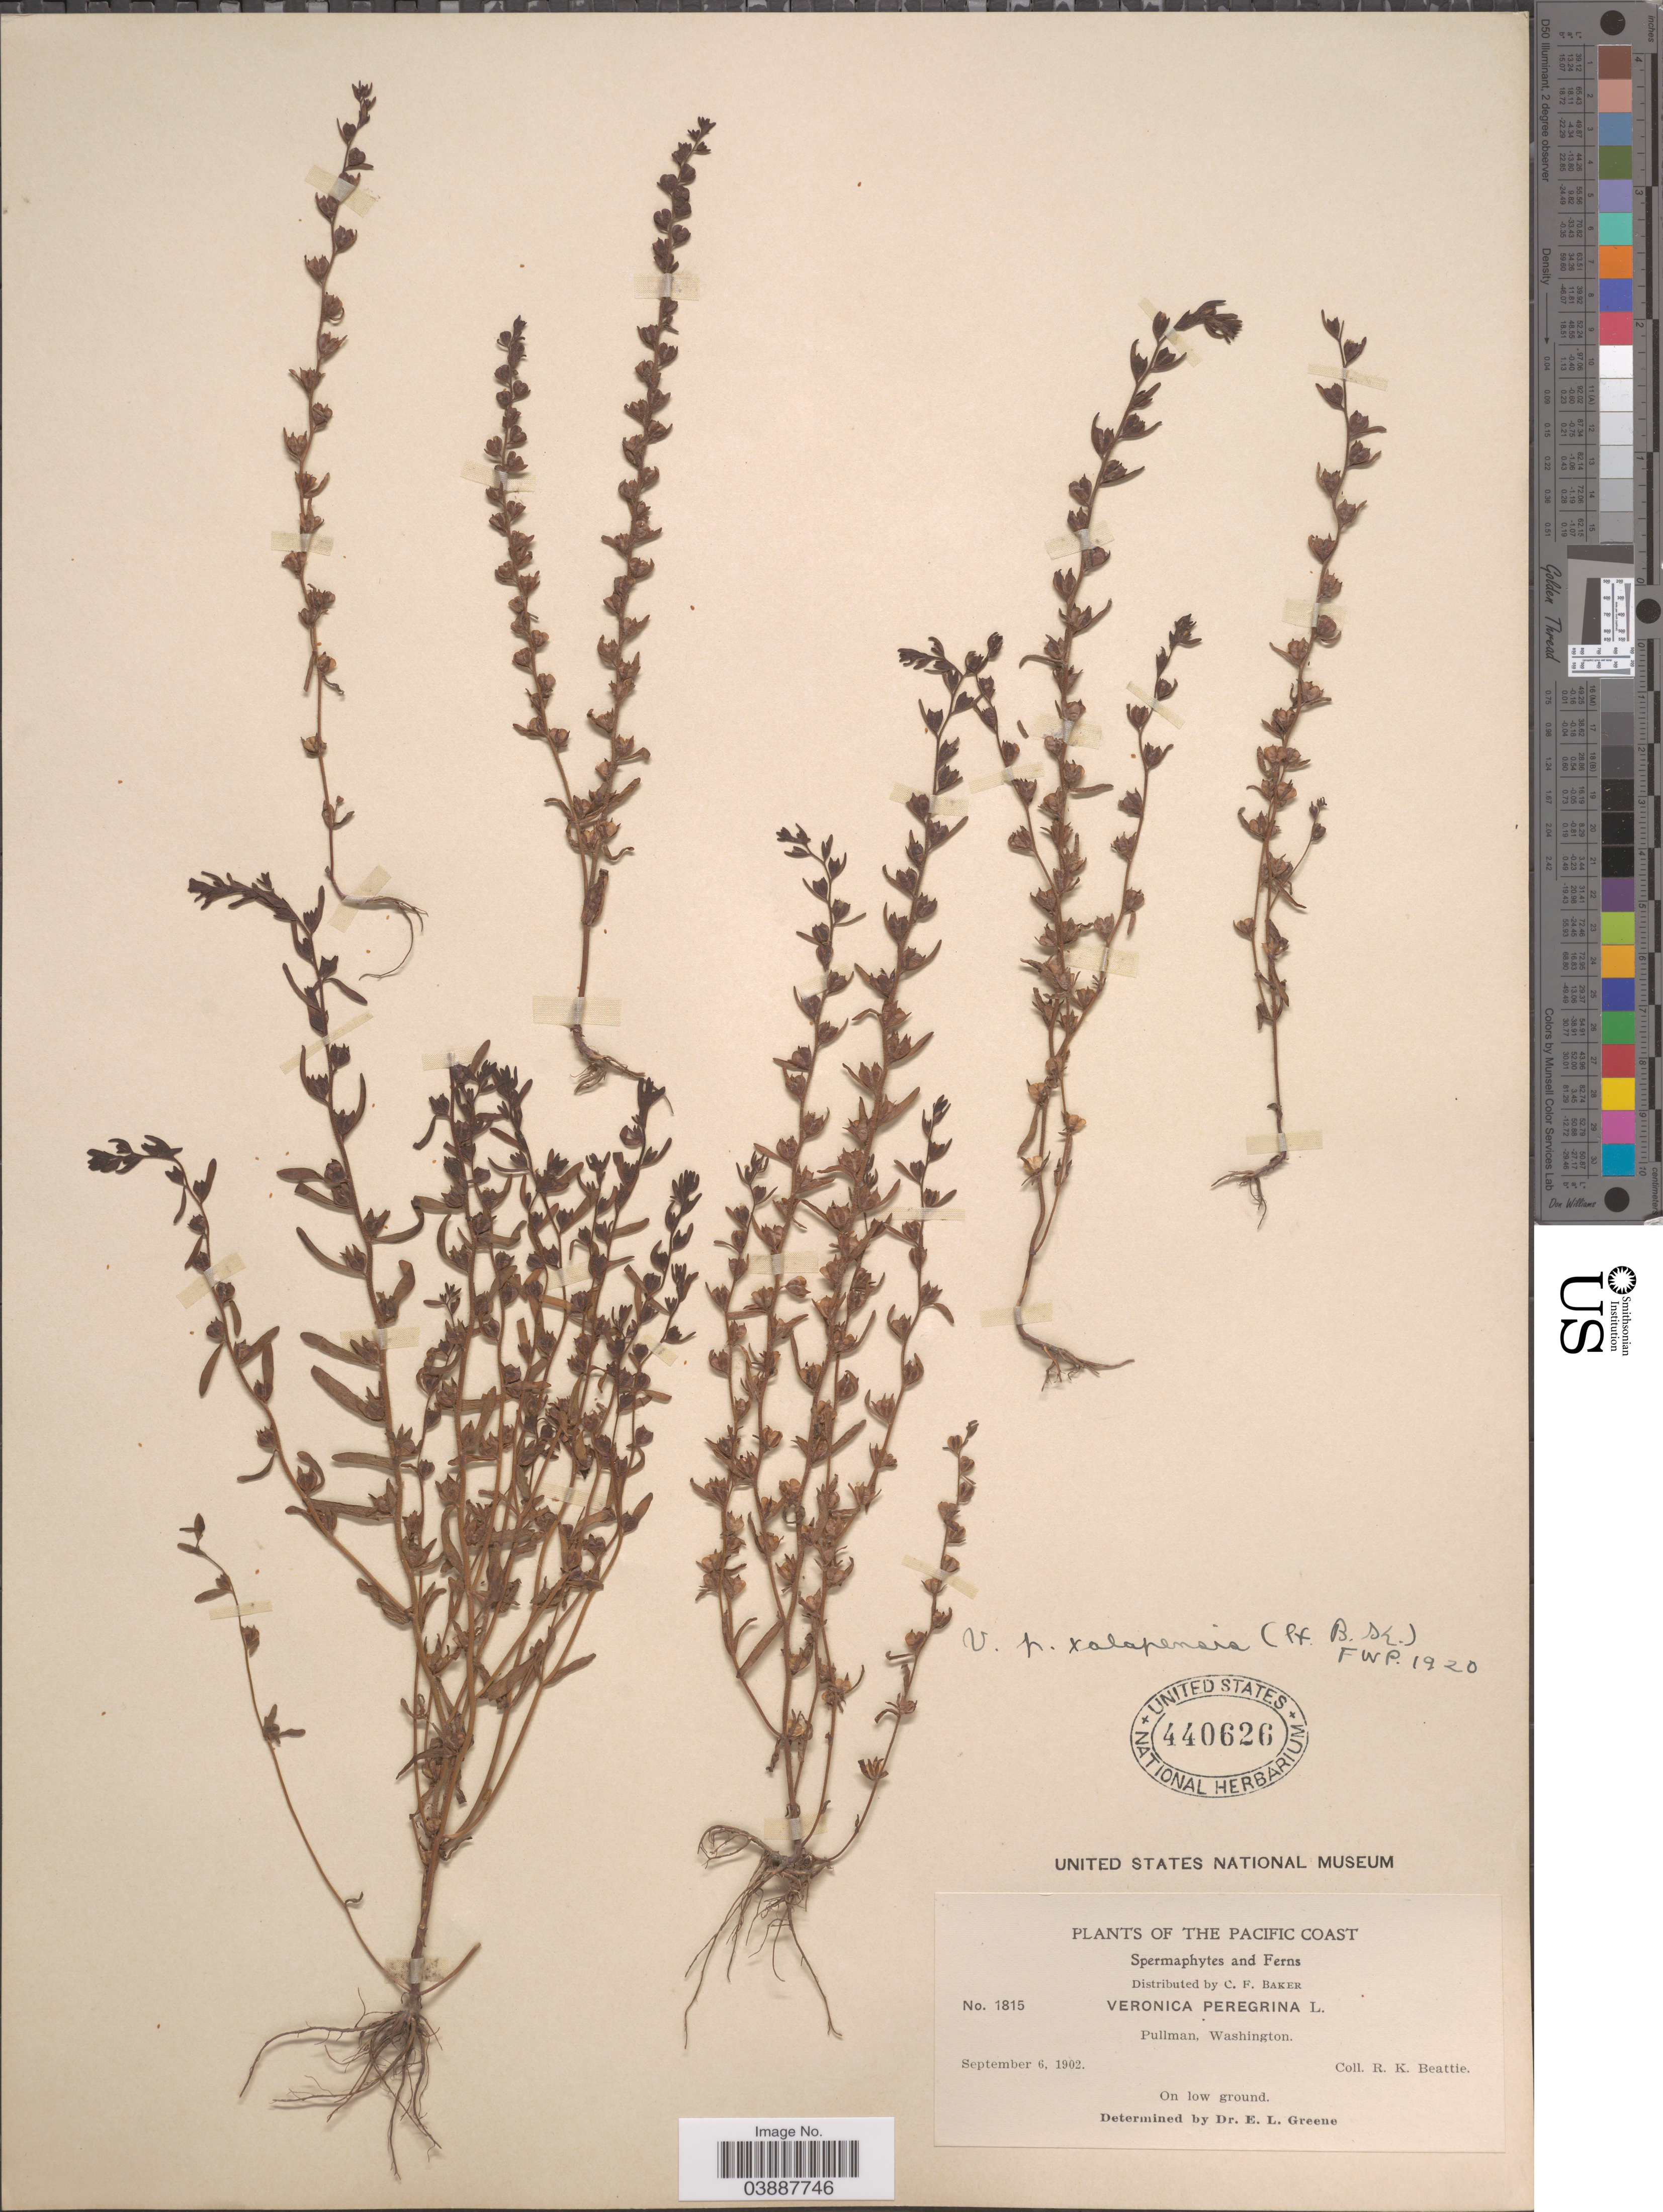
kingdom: Plantae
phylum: Tracheophyta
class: Magnoliopsida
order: Lamiales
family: Plantaginaceae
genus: Veronica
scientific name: Veronica peregrina var. xalapensis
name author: Kunth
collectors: R. K. Beattie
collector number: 1815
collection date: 1902-09-06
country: United States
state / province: Washington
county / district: Whitman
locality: The Pacific Coast. Pullman.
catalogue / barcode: US 440626